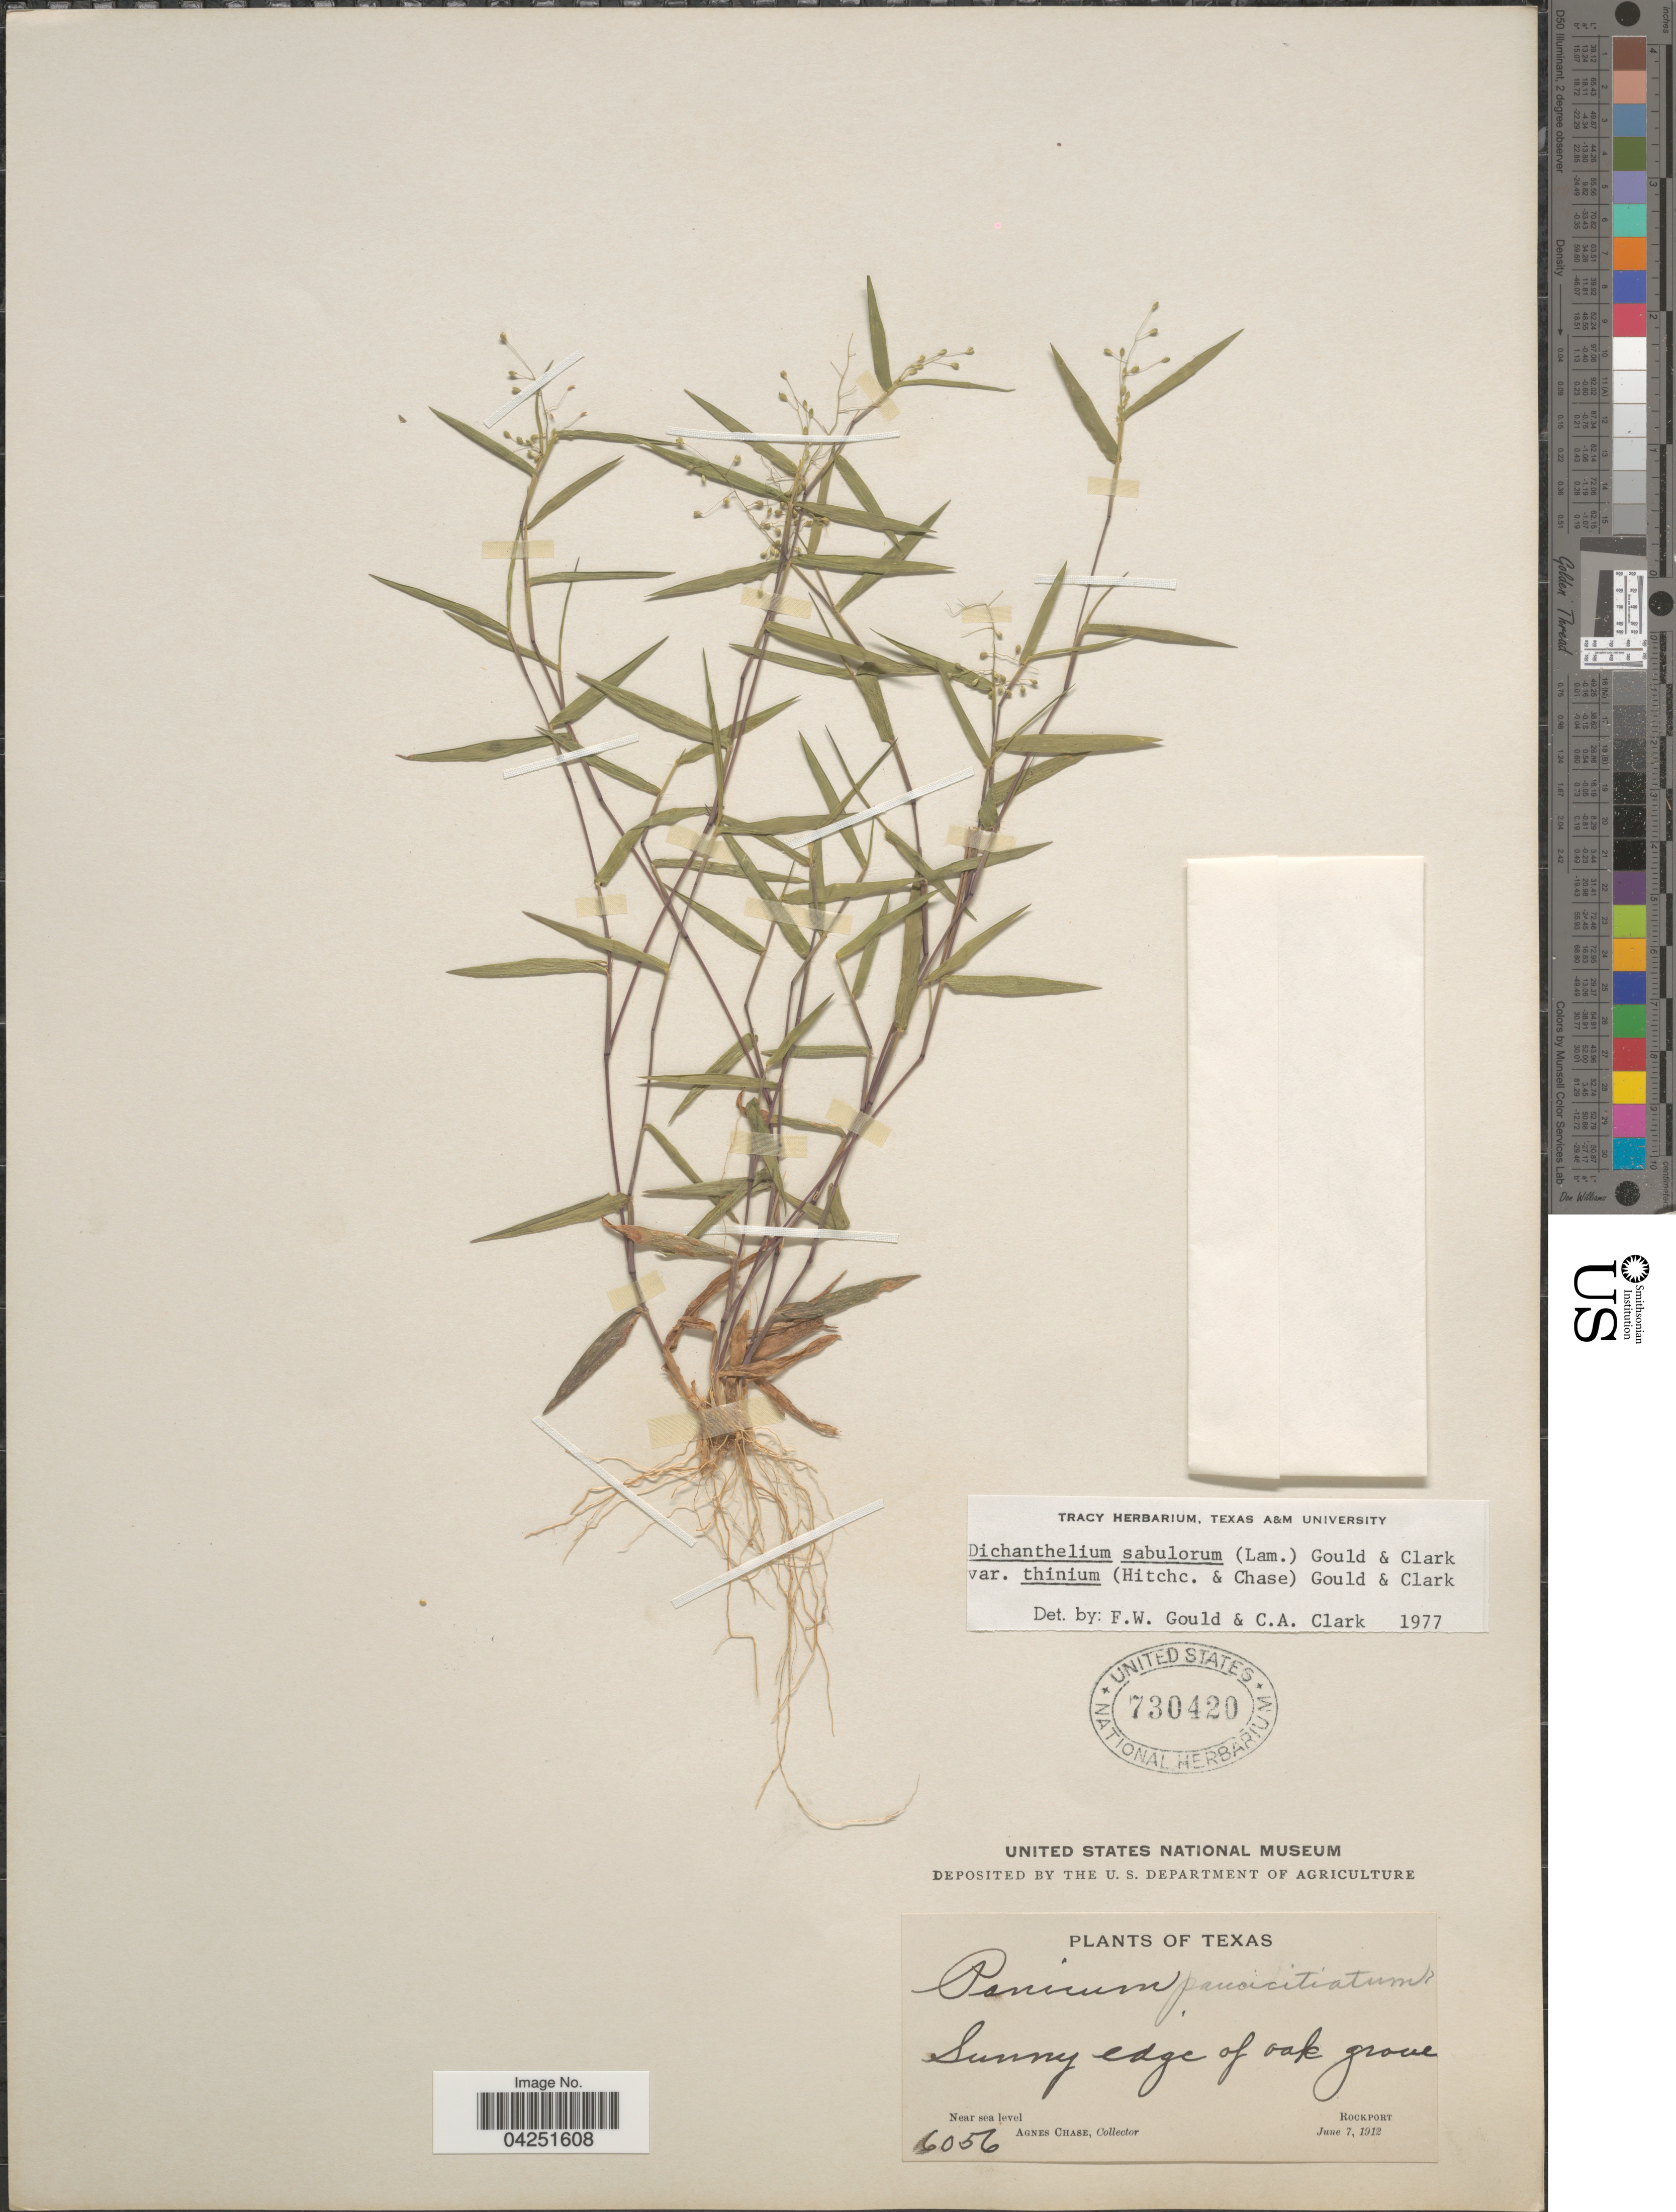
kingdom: Plantae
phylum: Tracheophyta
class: Liliopsida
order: Poales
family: Poaceae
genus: Dichanthelium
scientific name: Dichanthelium acuminatum var. acuminatum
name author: (Sw.) Gould & C.A. Clark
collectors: A. Chase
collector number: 6056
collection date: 1912-06-07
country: United States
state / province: Texas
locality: Sunny edge of oak grove. Rockport.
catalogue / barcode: US 730420